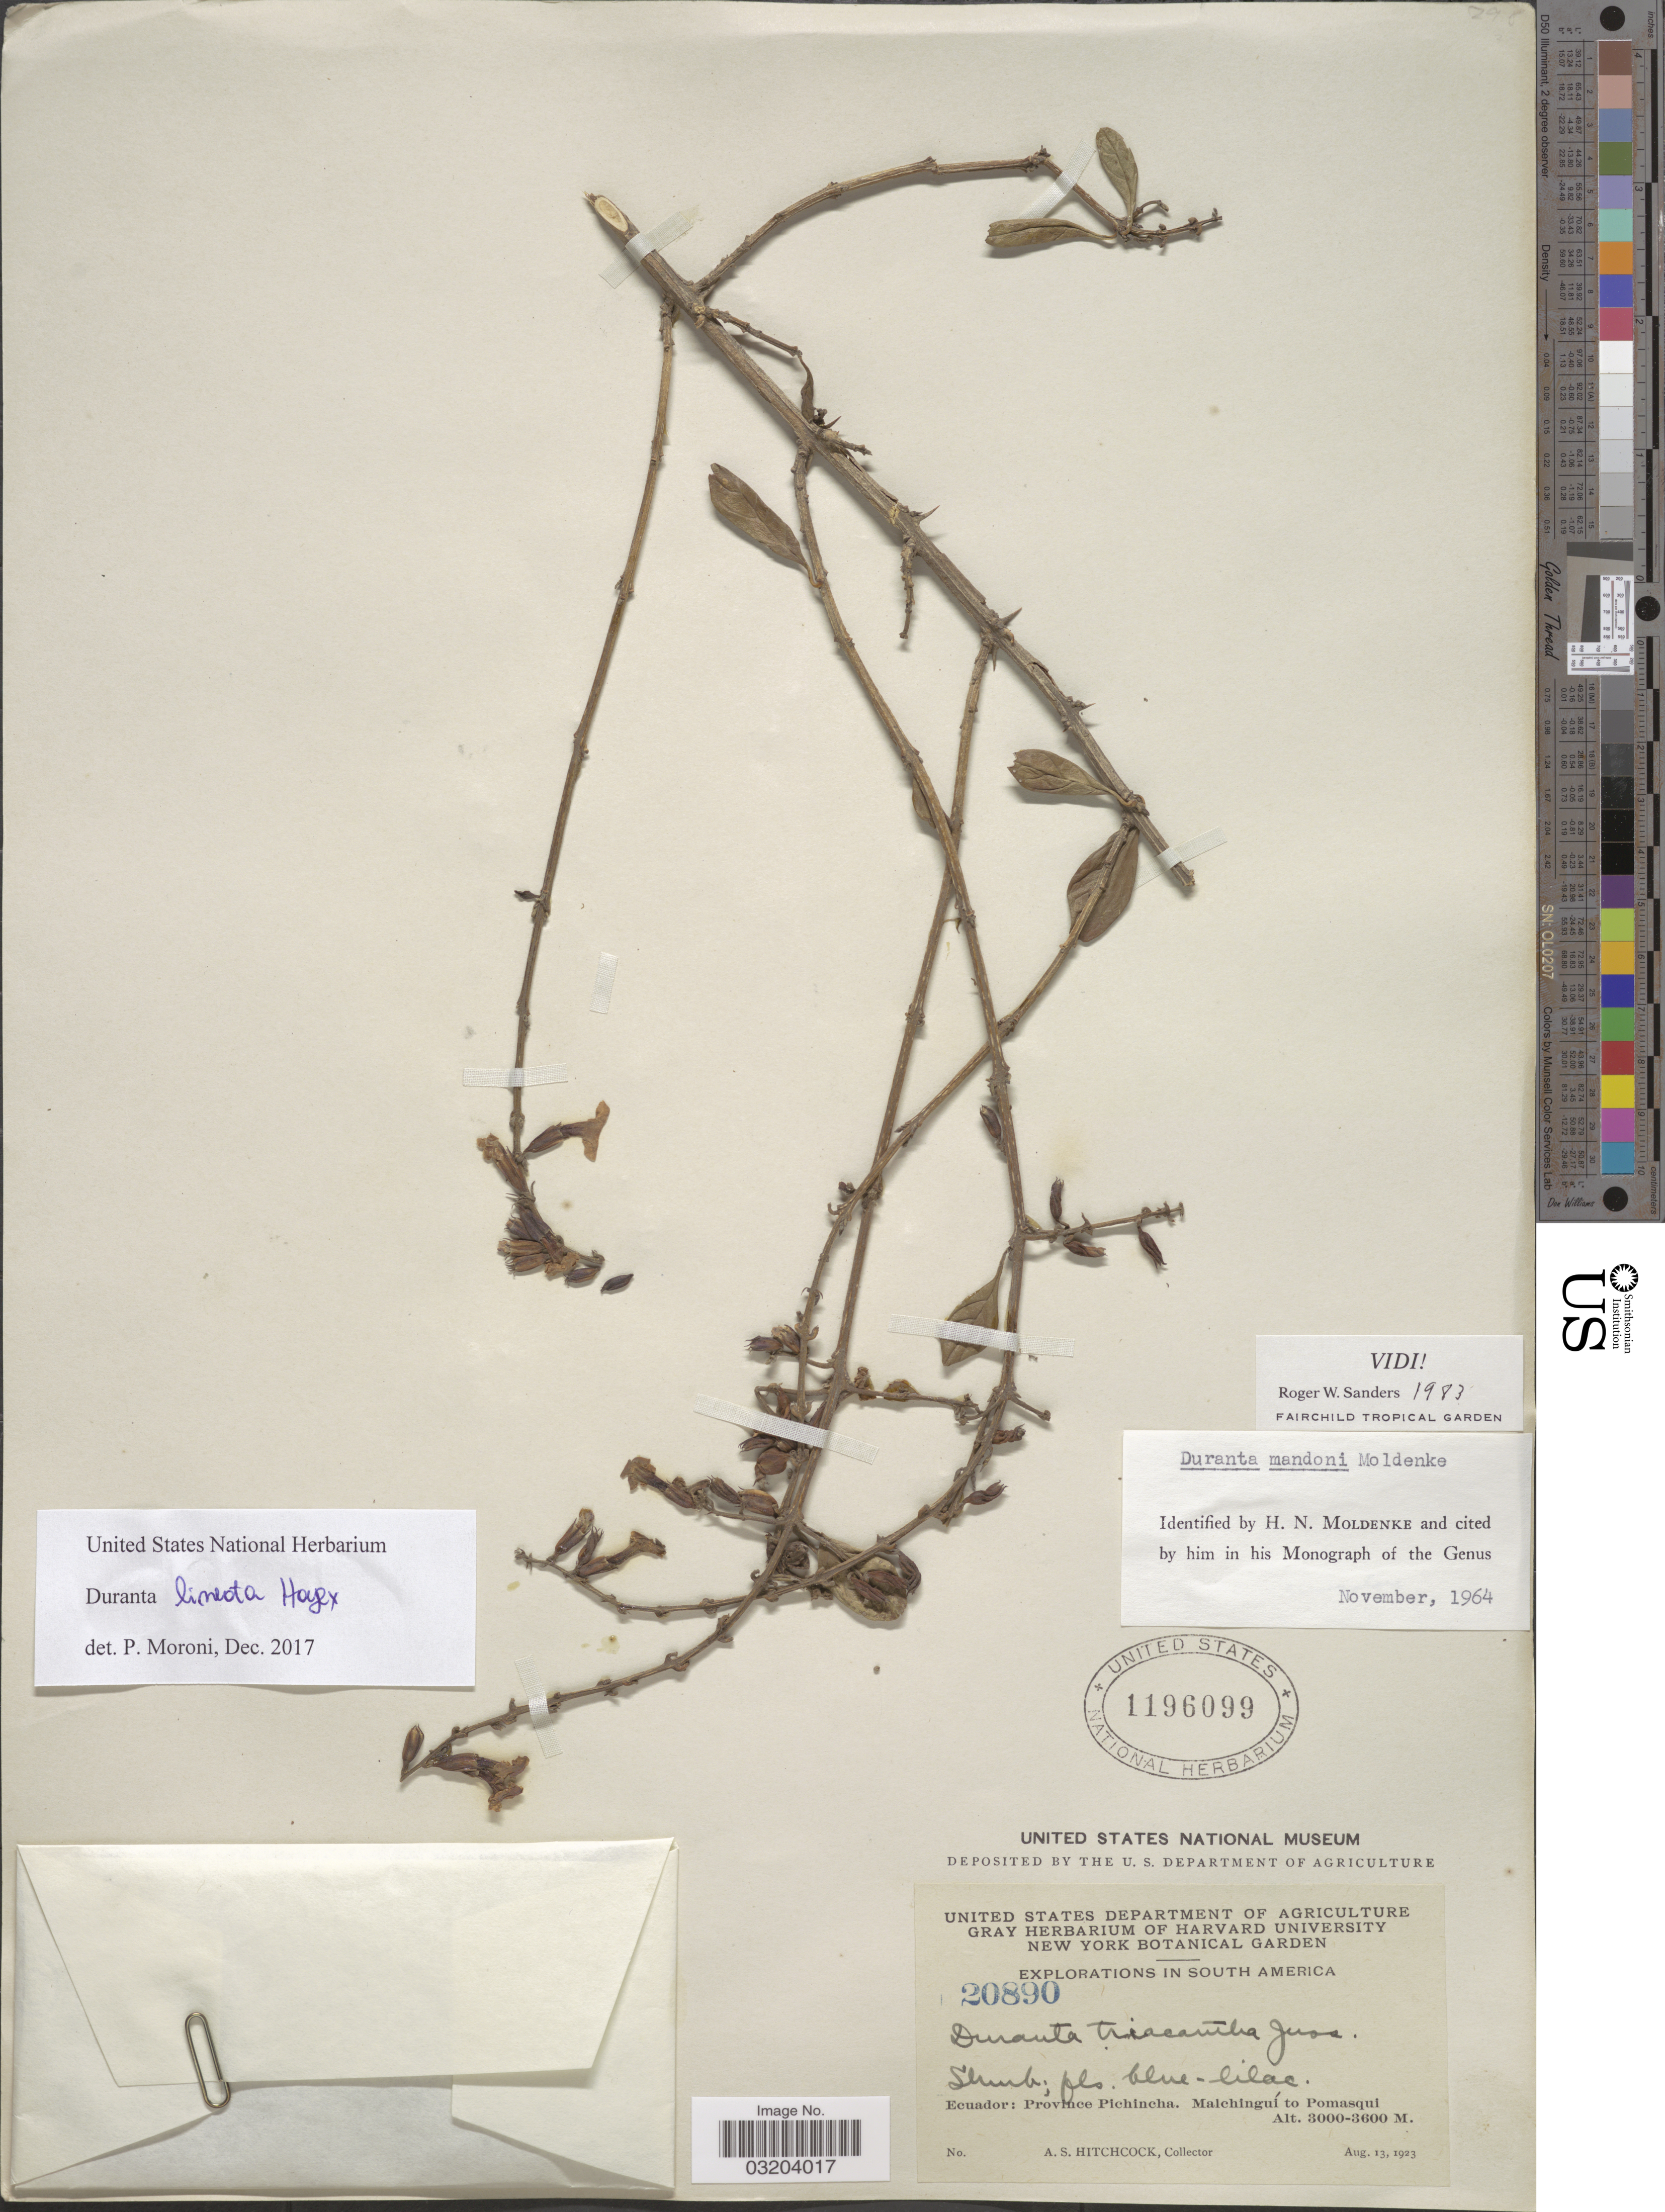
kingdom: Plantae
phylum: Tracheophyta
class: Magnoliopsida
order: Lamiales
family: Verbenaceae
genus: Duranta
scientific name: Duranta x lineata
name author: Hayek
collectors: A. S. Hitchcock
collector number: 20890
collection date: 1923-08-13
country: Ecuador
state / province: Pichincha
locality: Malchinguí to Pomaqui.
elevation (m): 3000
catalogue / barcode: US 1196099